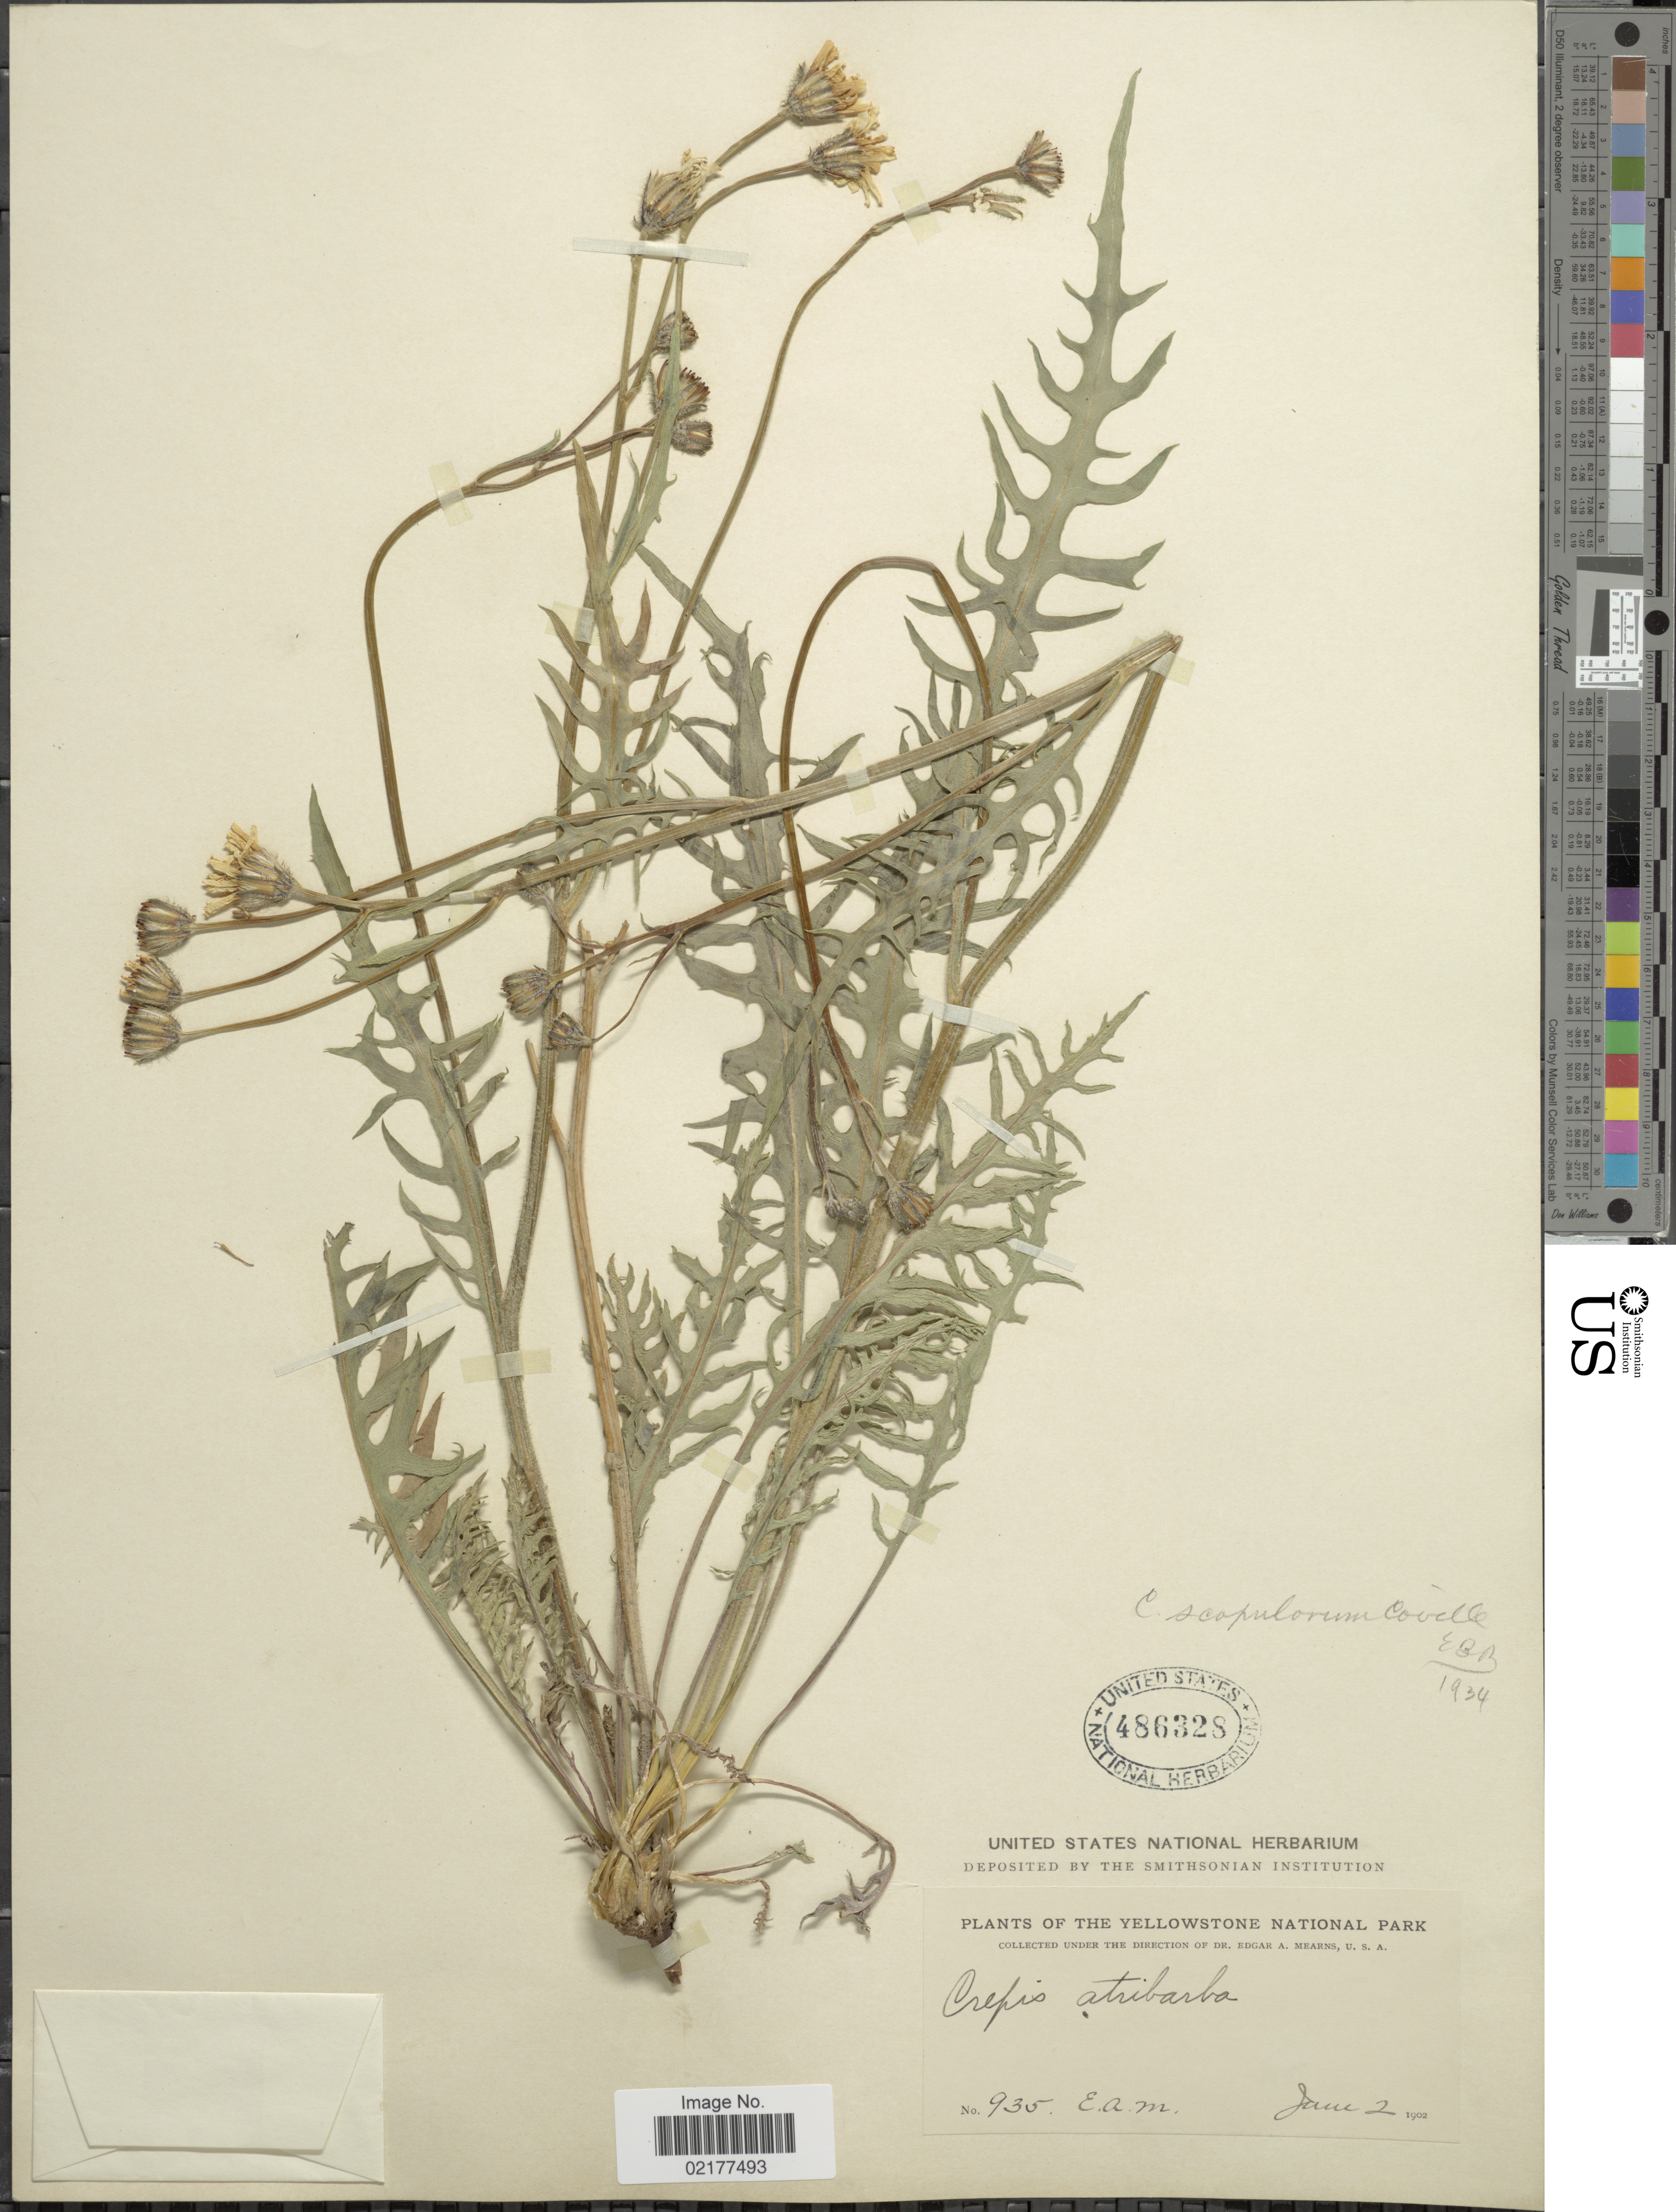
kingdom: Plantae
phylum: Tracheophyta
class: Magnoliopsida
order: Asterales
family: Asteraceae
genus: Crepis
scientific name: Crepis modocensis subsp. modocensis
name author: Greene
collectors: E. A. Mearns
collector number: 935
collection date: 1902-06-02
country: United States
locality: Yellowstone National Park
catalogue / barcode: US 486328